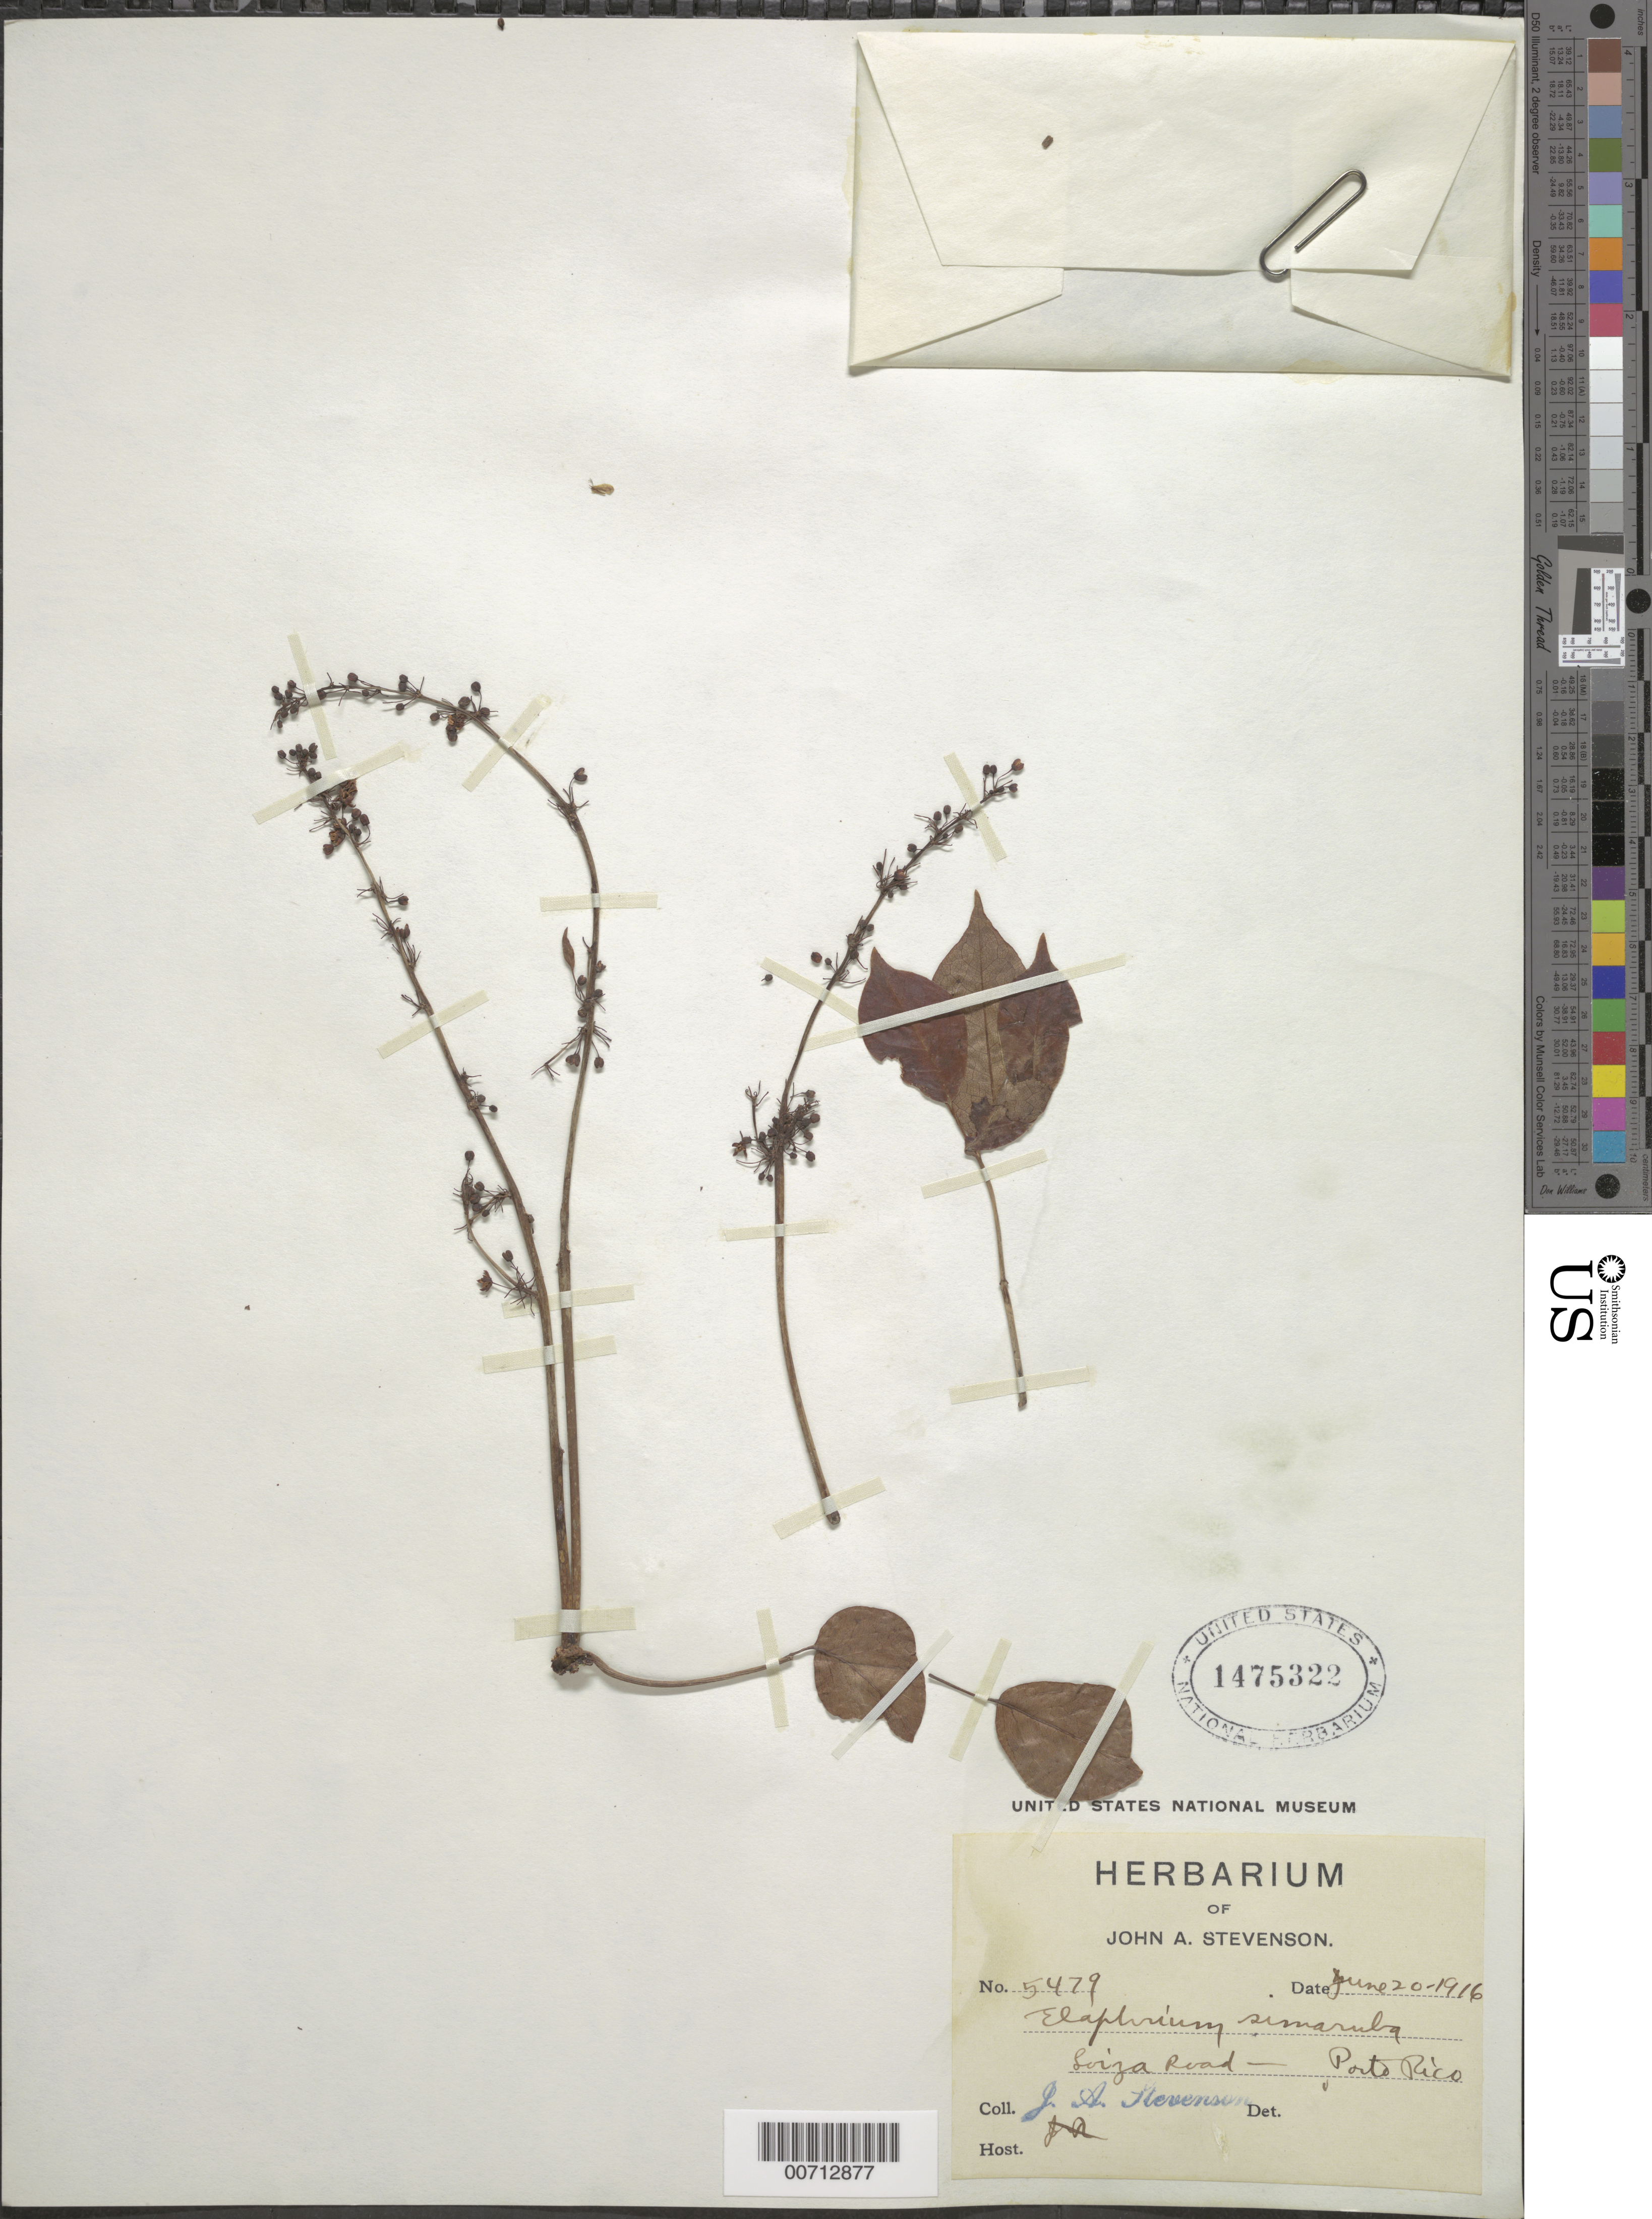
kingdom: Plantae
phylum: Tracheophyta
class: Magnoliopsida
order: Sapindales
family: Burseraceae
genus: Bursera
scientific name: Bursera simaruba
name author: (L.) Sarg.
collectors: J. Stevenson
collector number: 5479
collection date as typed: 20 Jun 1916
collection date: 1916-06-20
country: Puerto Rico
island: Greater Antilles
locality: Loiza Rd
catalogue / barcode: US 1475322